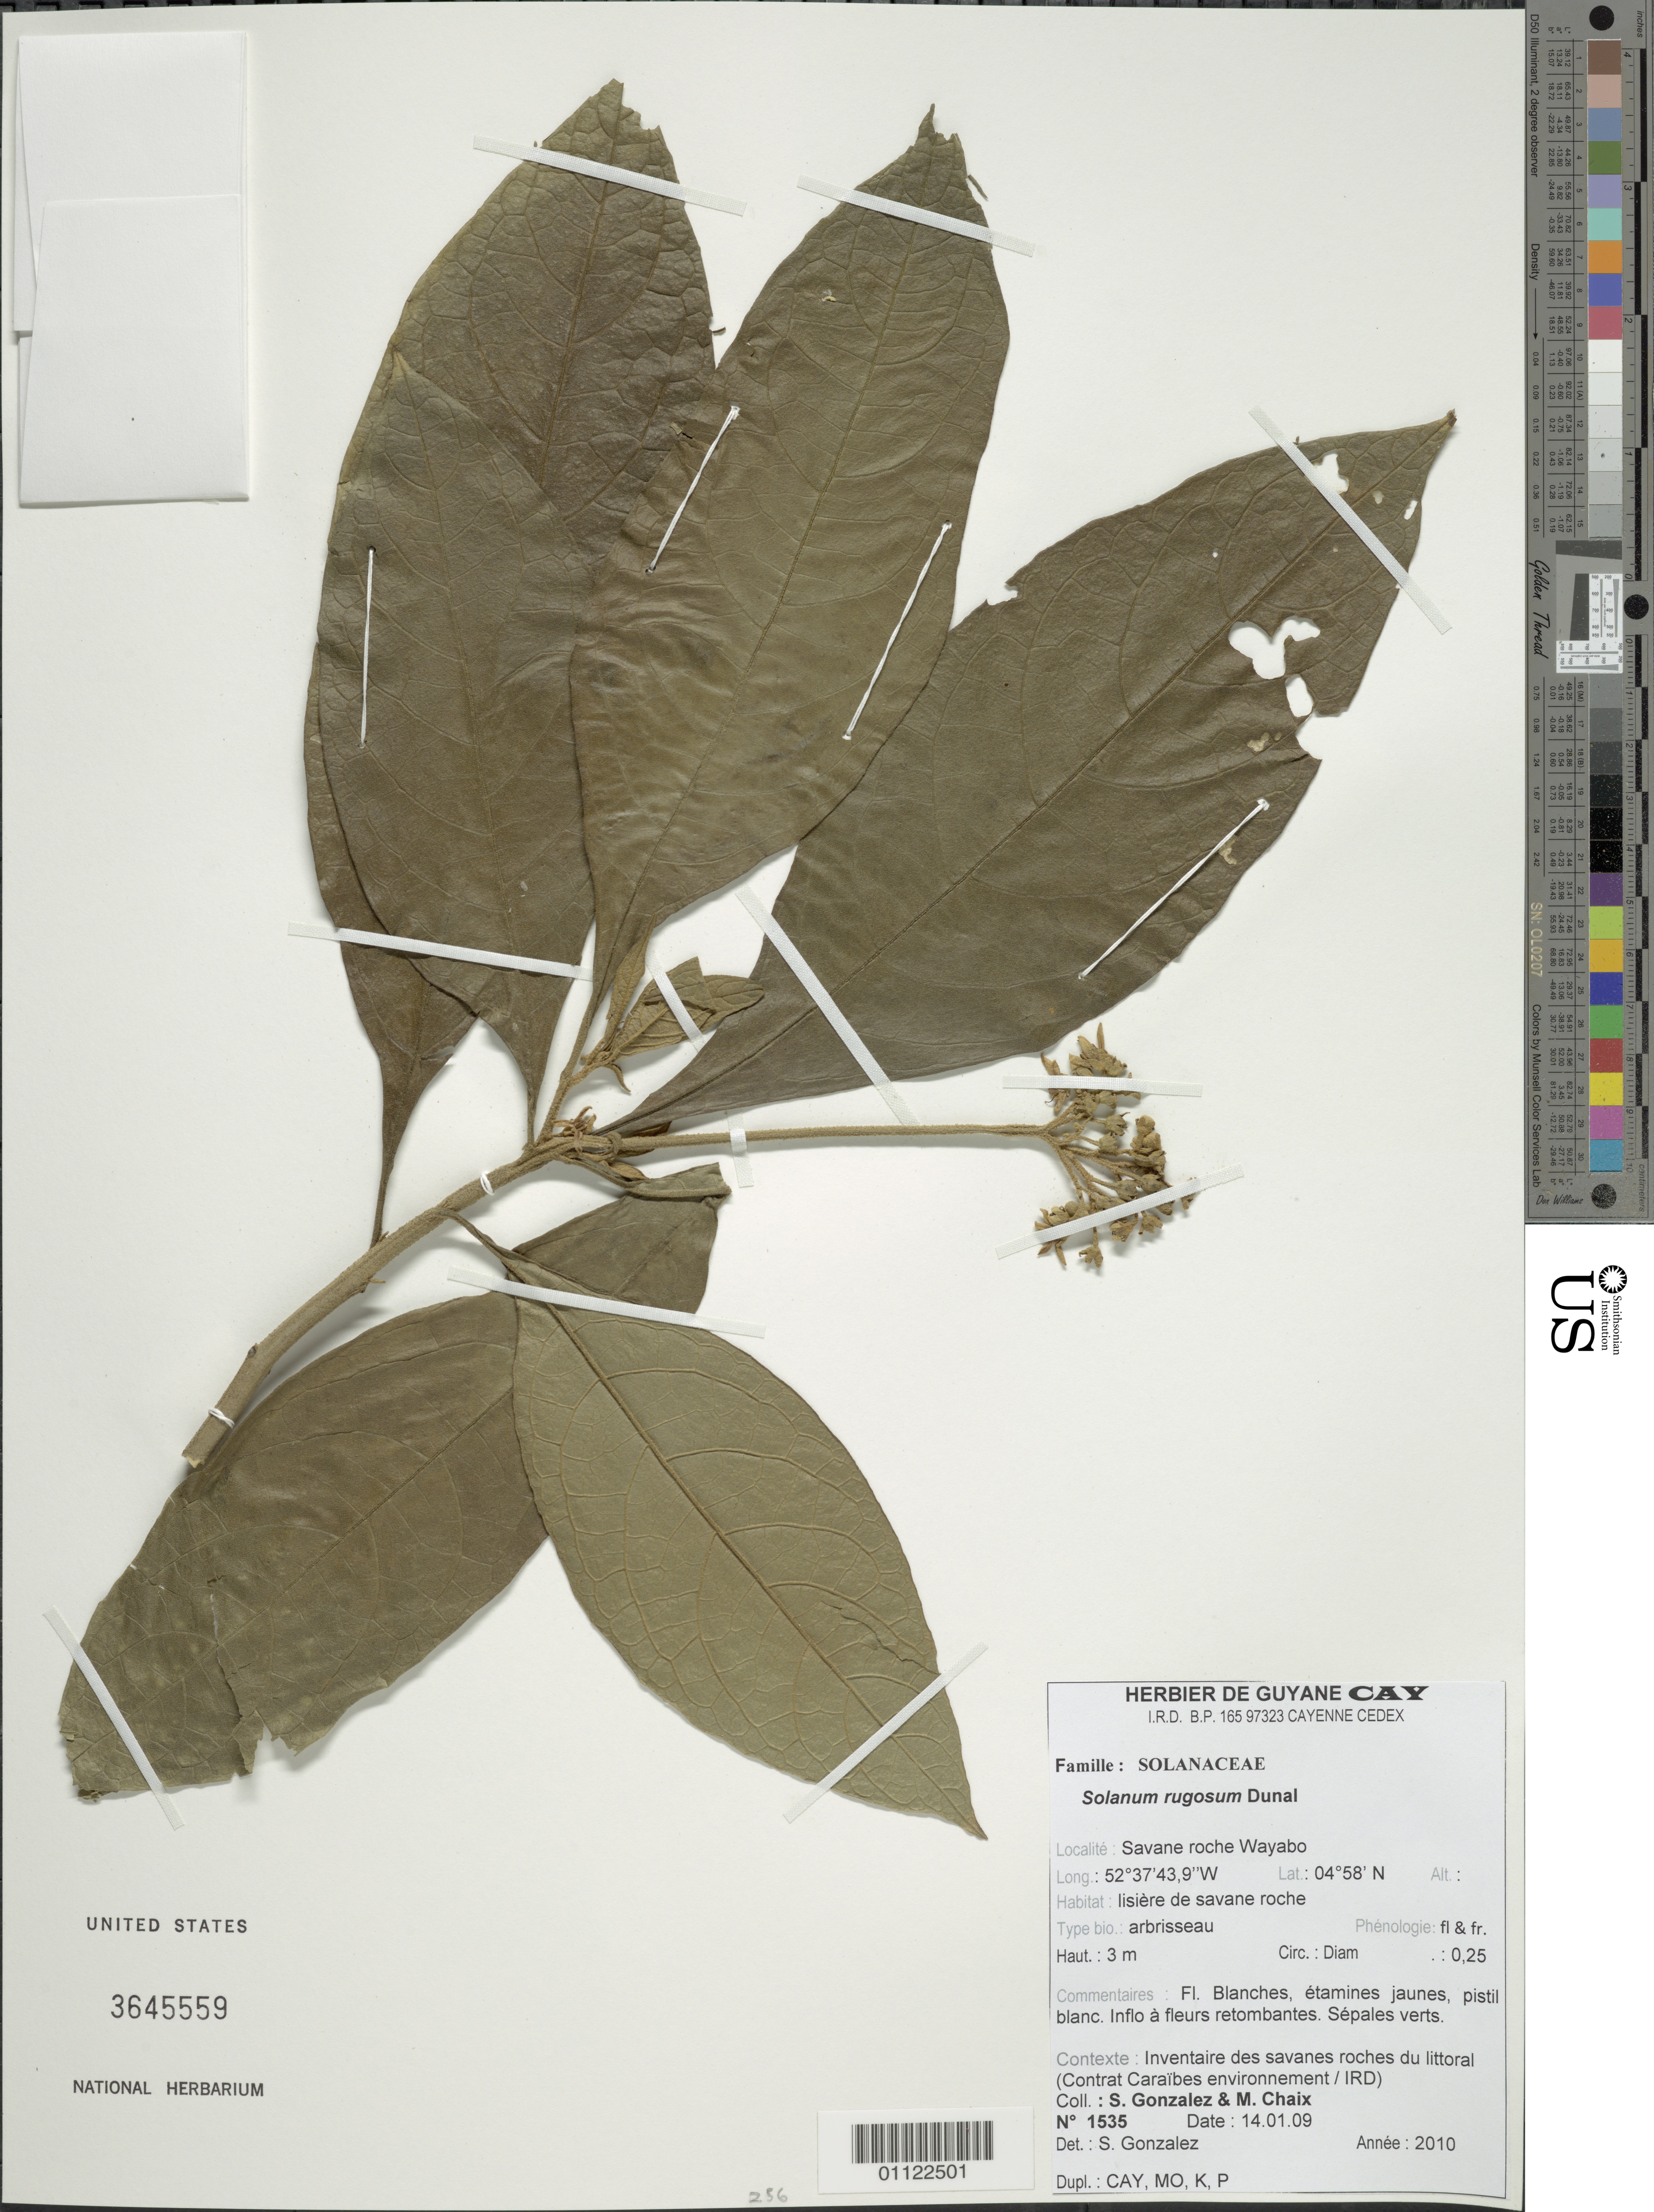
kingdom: Plantae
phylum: Tracheophyta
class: Magnoliopsida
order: Solanales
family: Solanaceae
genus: Solanum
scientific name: Solanum rugosum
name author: Dunal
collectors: S. Gonzalez & M. Chaix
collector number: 1535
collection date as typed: Transcribed d/m/y: 14/1/9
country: French Guiana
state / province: Cayenne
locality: Savane roche Wayabo.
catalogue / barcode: US 3645559